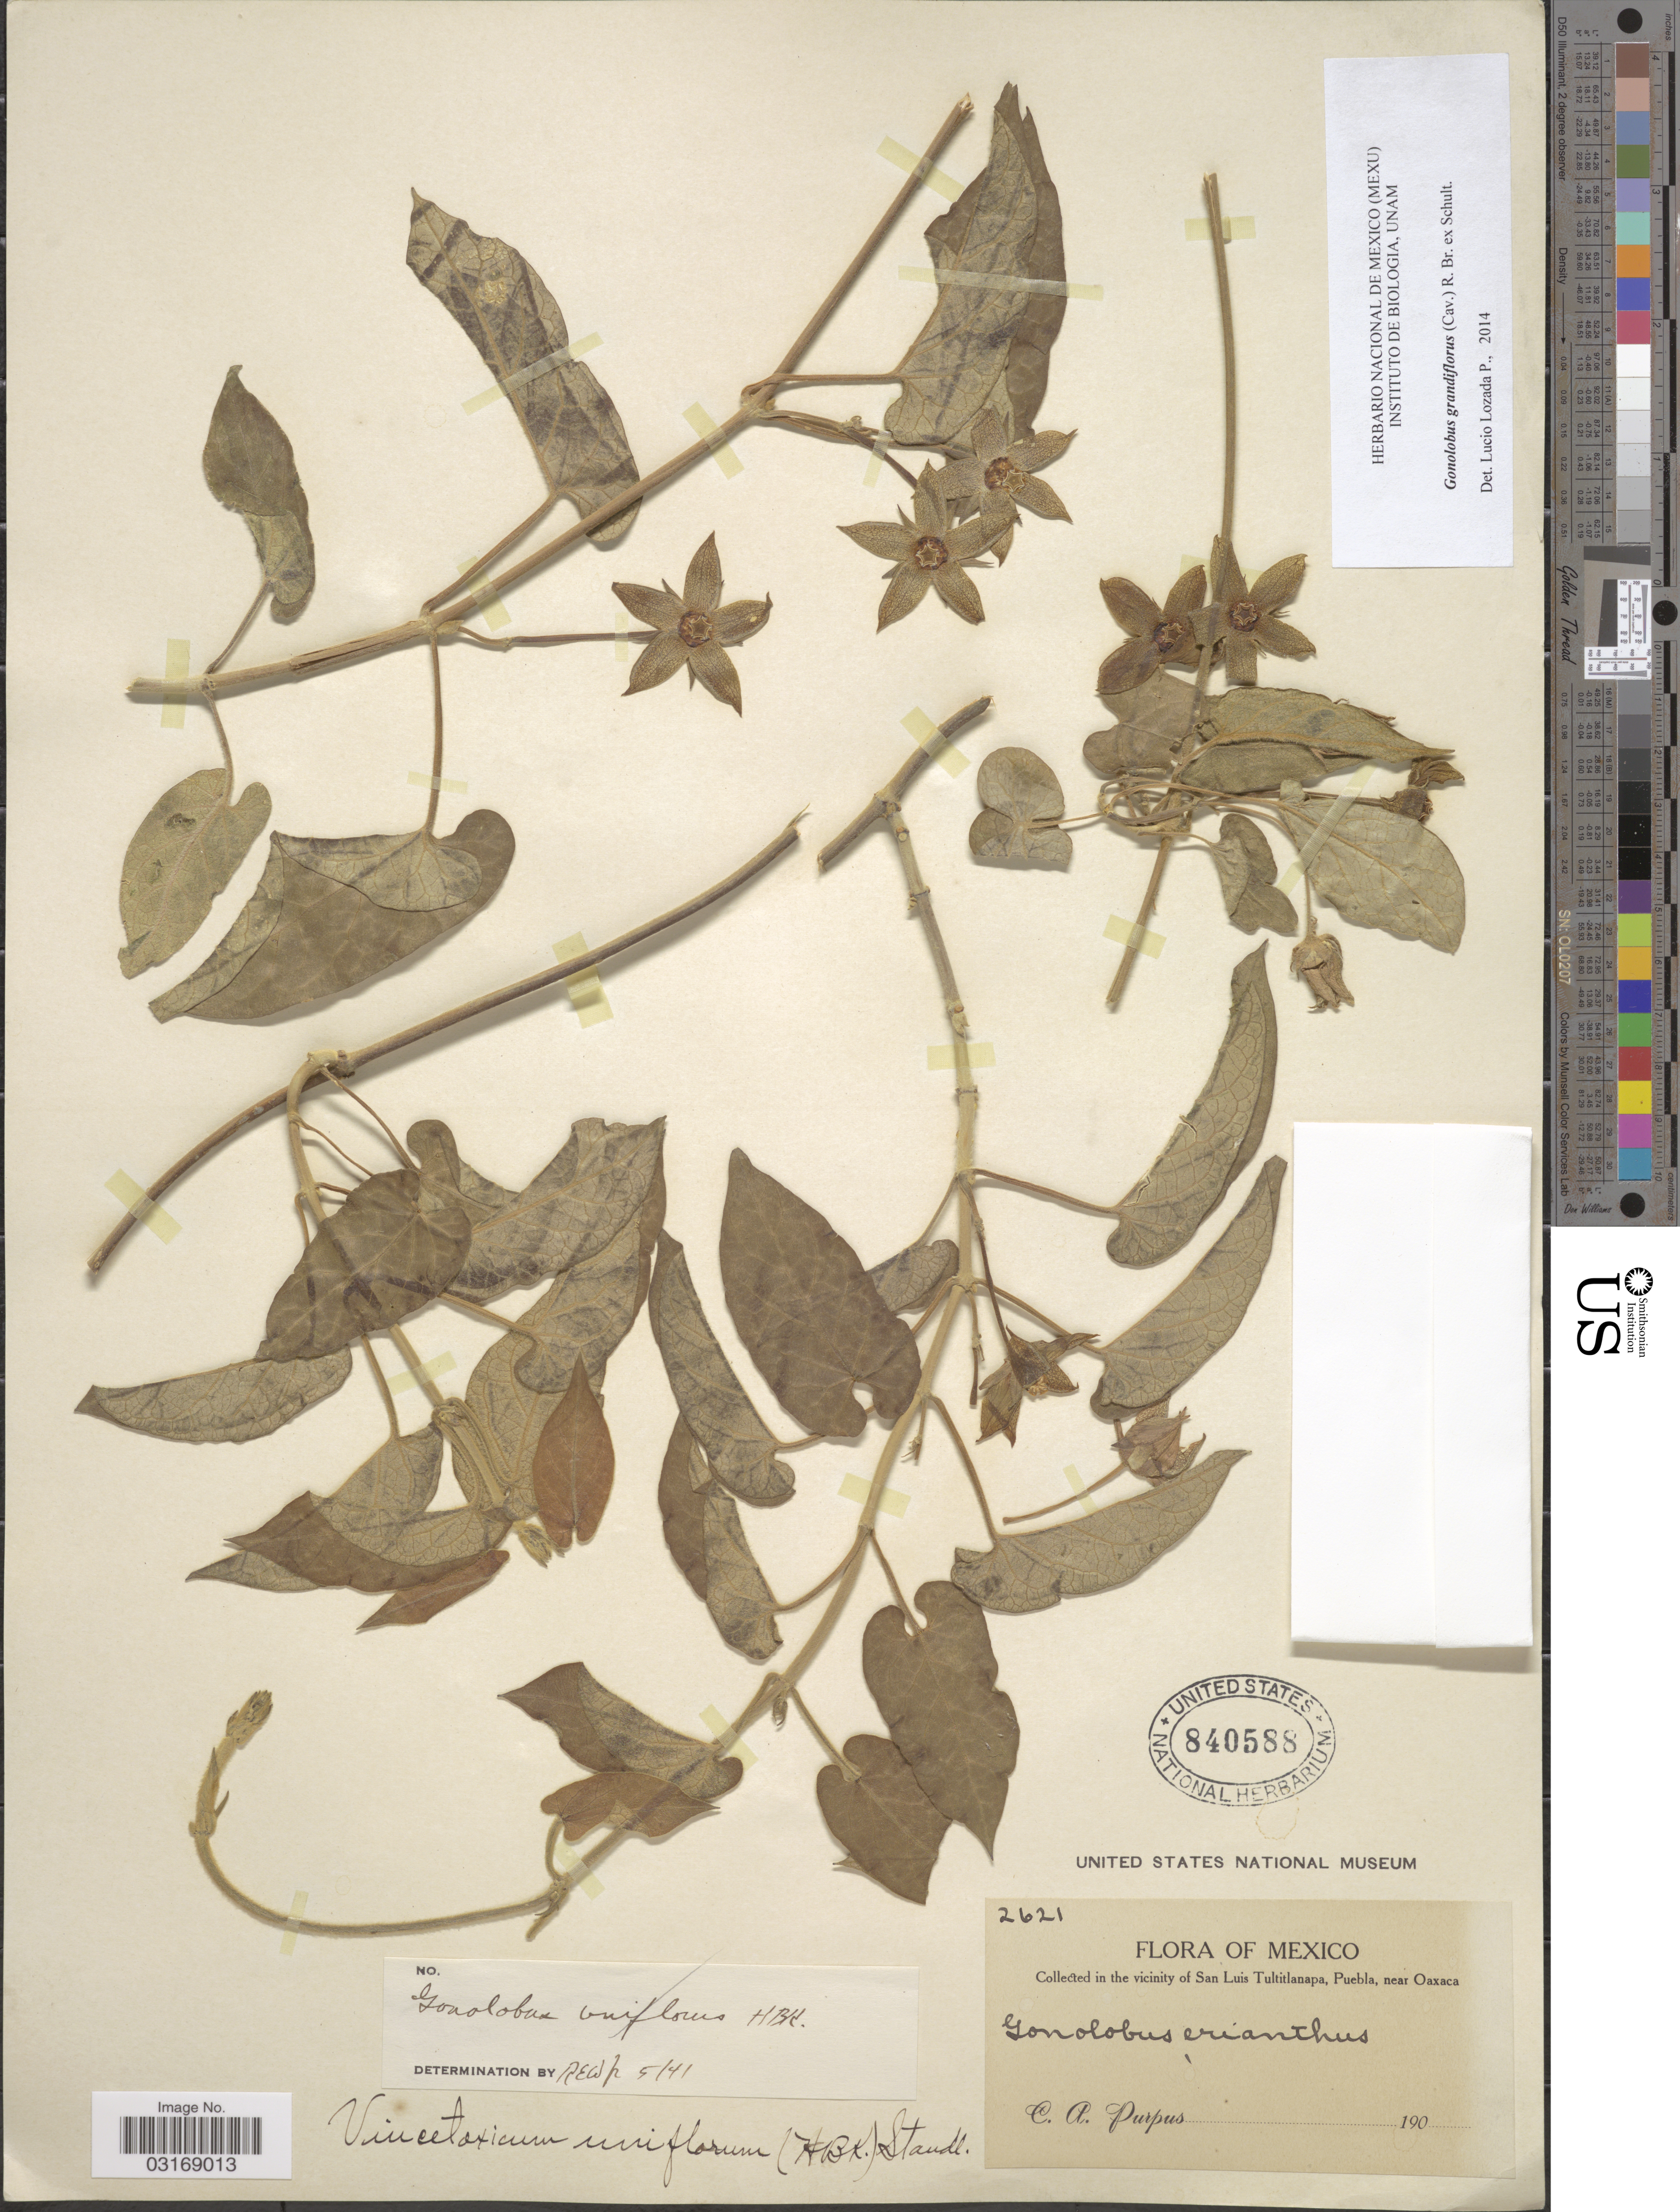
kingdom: Plantae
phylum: Tracheophyta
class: Magnoliopsida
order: Gentianales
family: Apocynaceae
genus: Gonolobus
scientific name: Gonolobus grandiflorus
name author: (Cav.) R. Br. ex Schult.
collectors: C. A. Purpus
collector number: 2621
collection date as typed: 190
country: Mexico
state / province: Puebla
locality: In the vicinity of San Luis Tultitlanapa, Puebla, near Oaxaca.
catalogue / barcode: US 840588